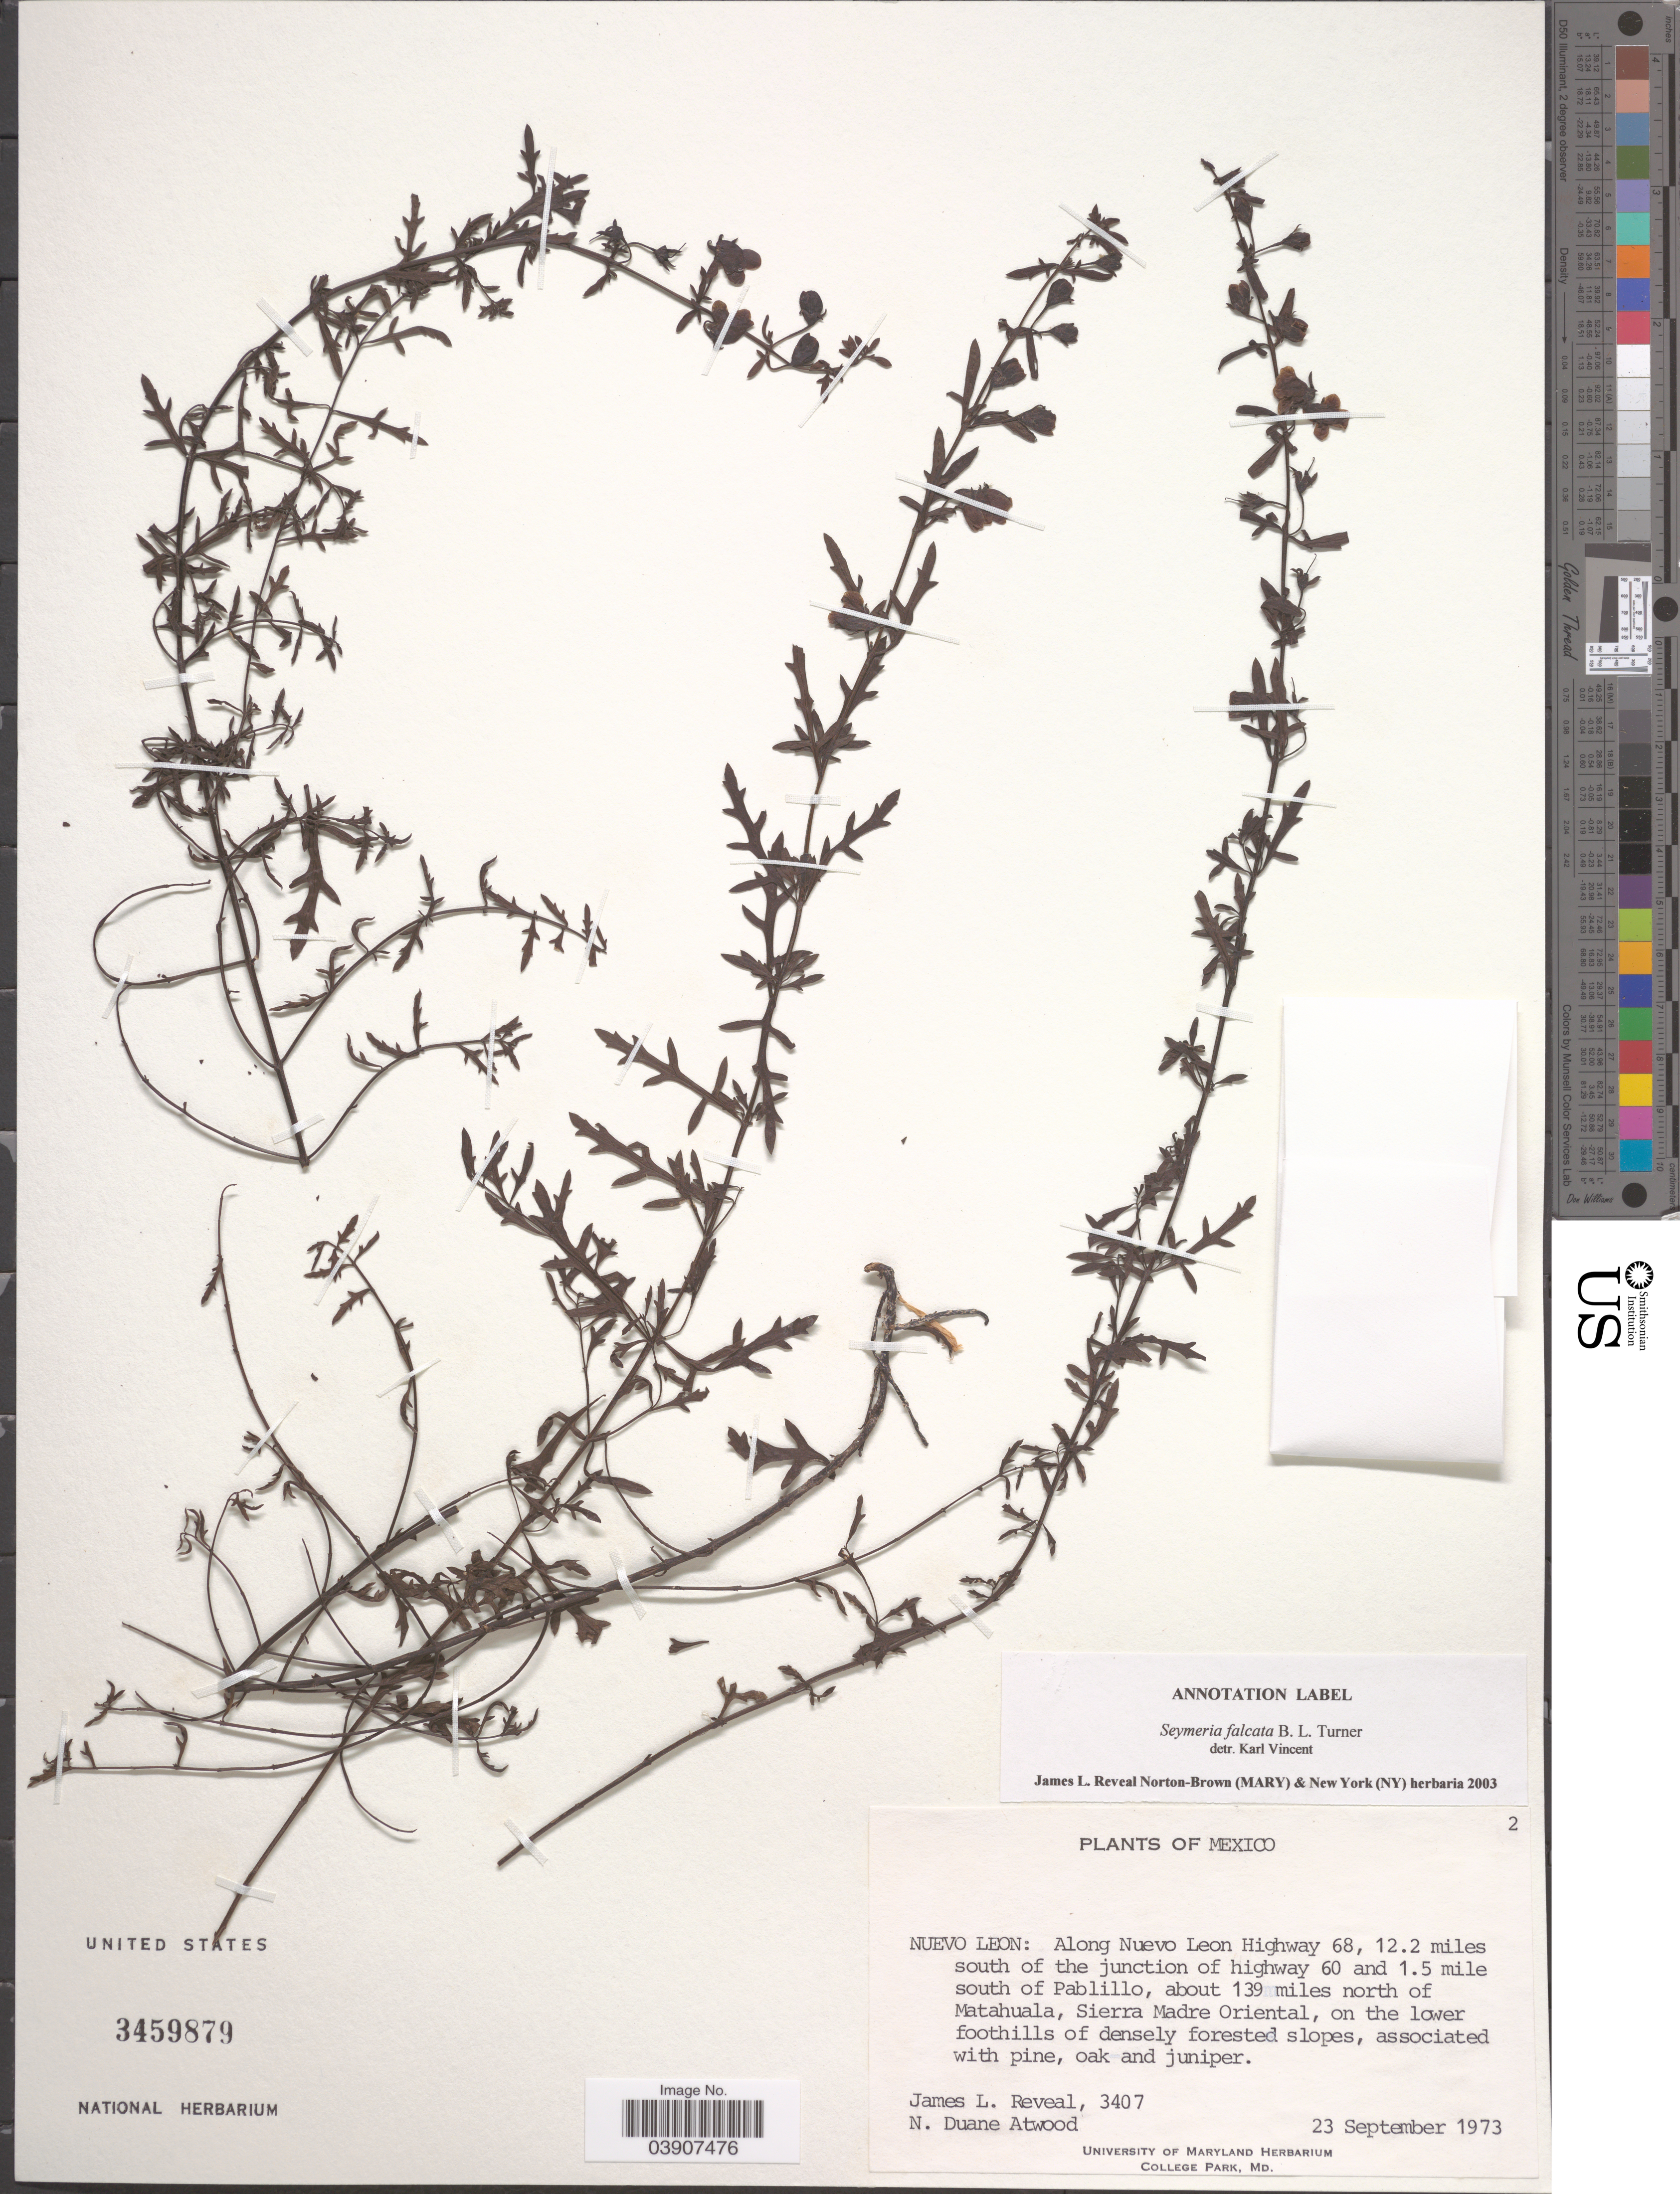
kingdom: Plantae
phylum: Tracheophyta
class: Magnoliopsida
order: Lamiales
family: Orobanchaceae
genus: Seymeria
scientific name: Seymeria falcata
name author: B.L. Turner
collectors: J. L. Reveal & N. Atwood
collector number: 3407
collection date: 1973-09-23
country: Mexico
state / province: Nuevo León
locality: Along Nuevo Leon Highway 68, 12.2 miles south of the junction of highway 60 and 1.5 mile south of Pablillo, about 139 miles north of Matahuala, Sierra Madre Oriental.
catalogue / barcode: US 3459879